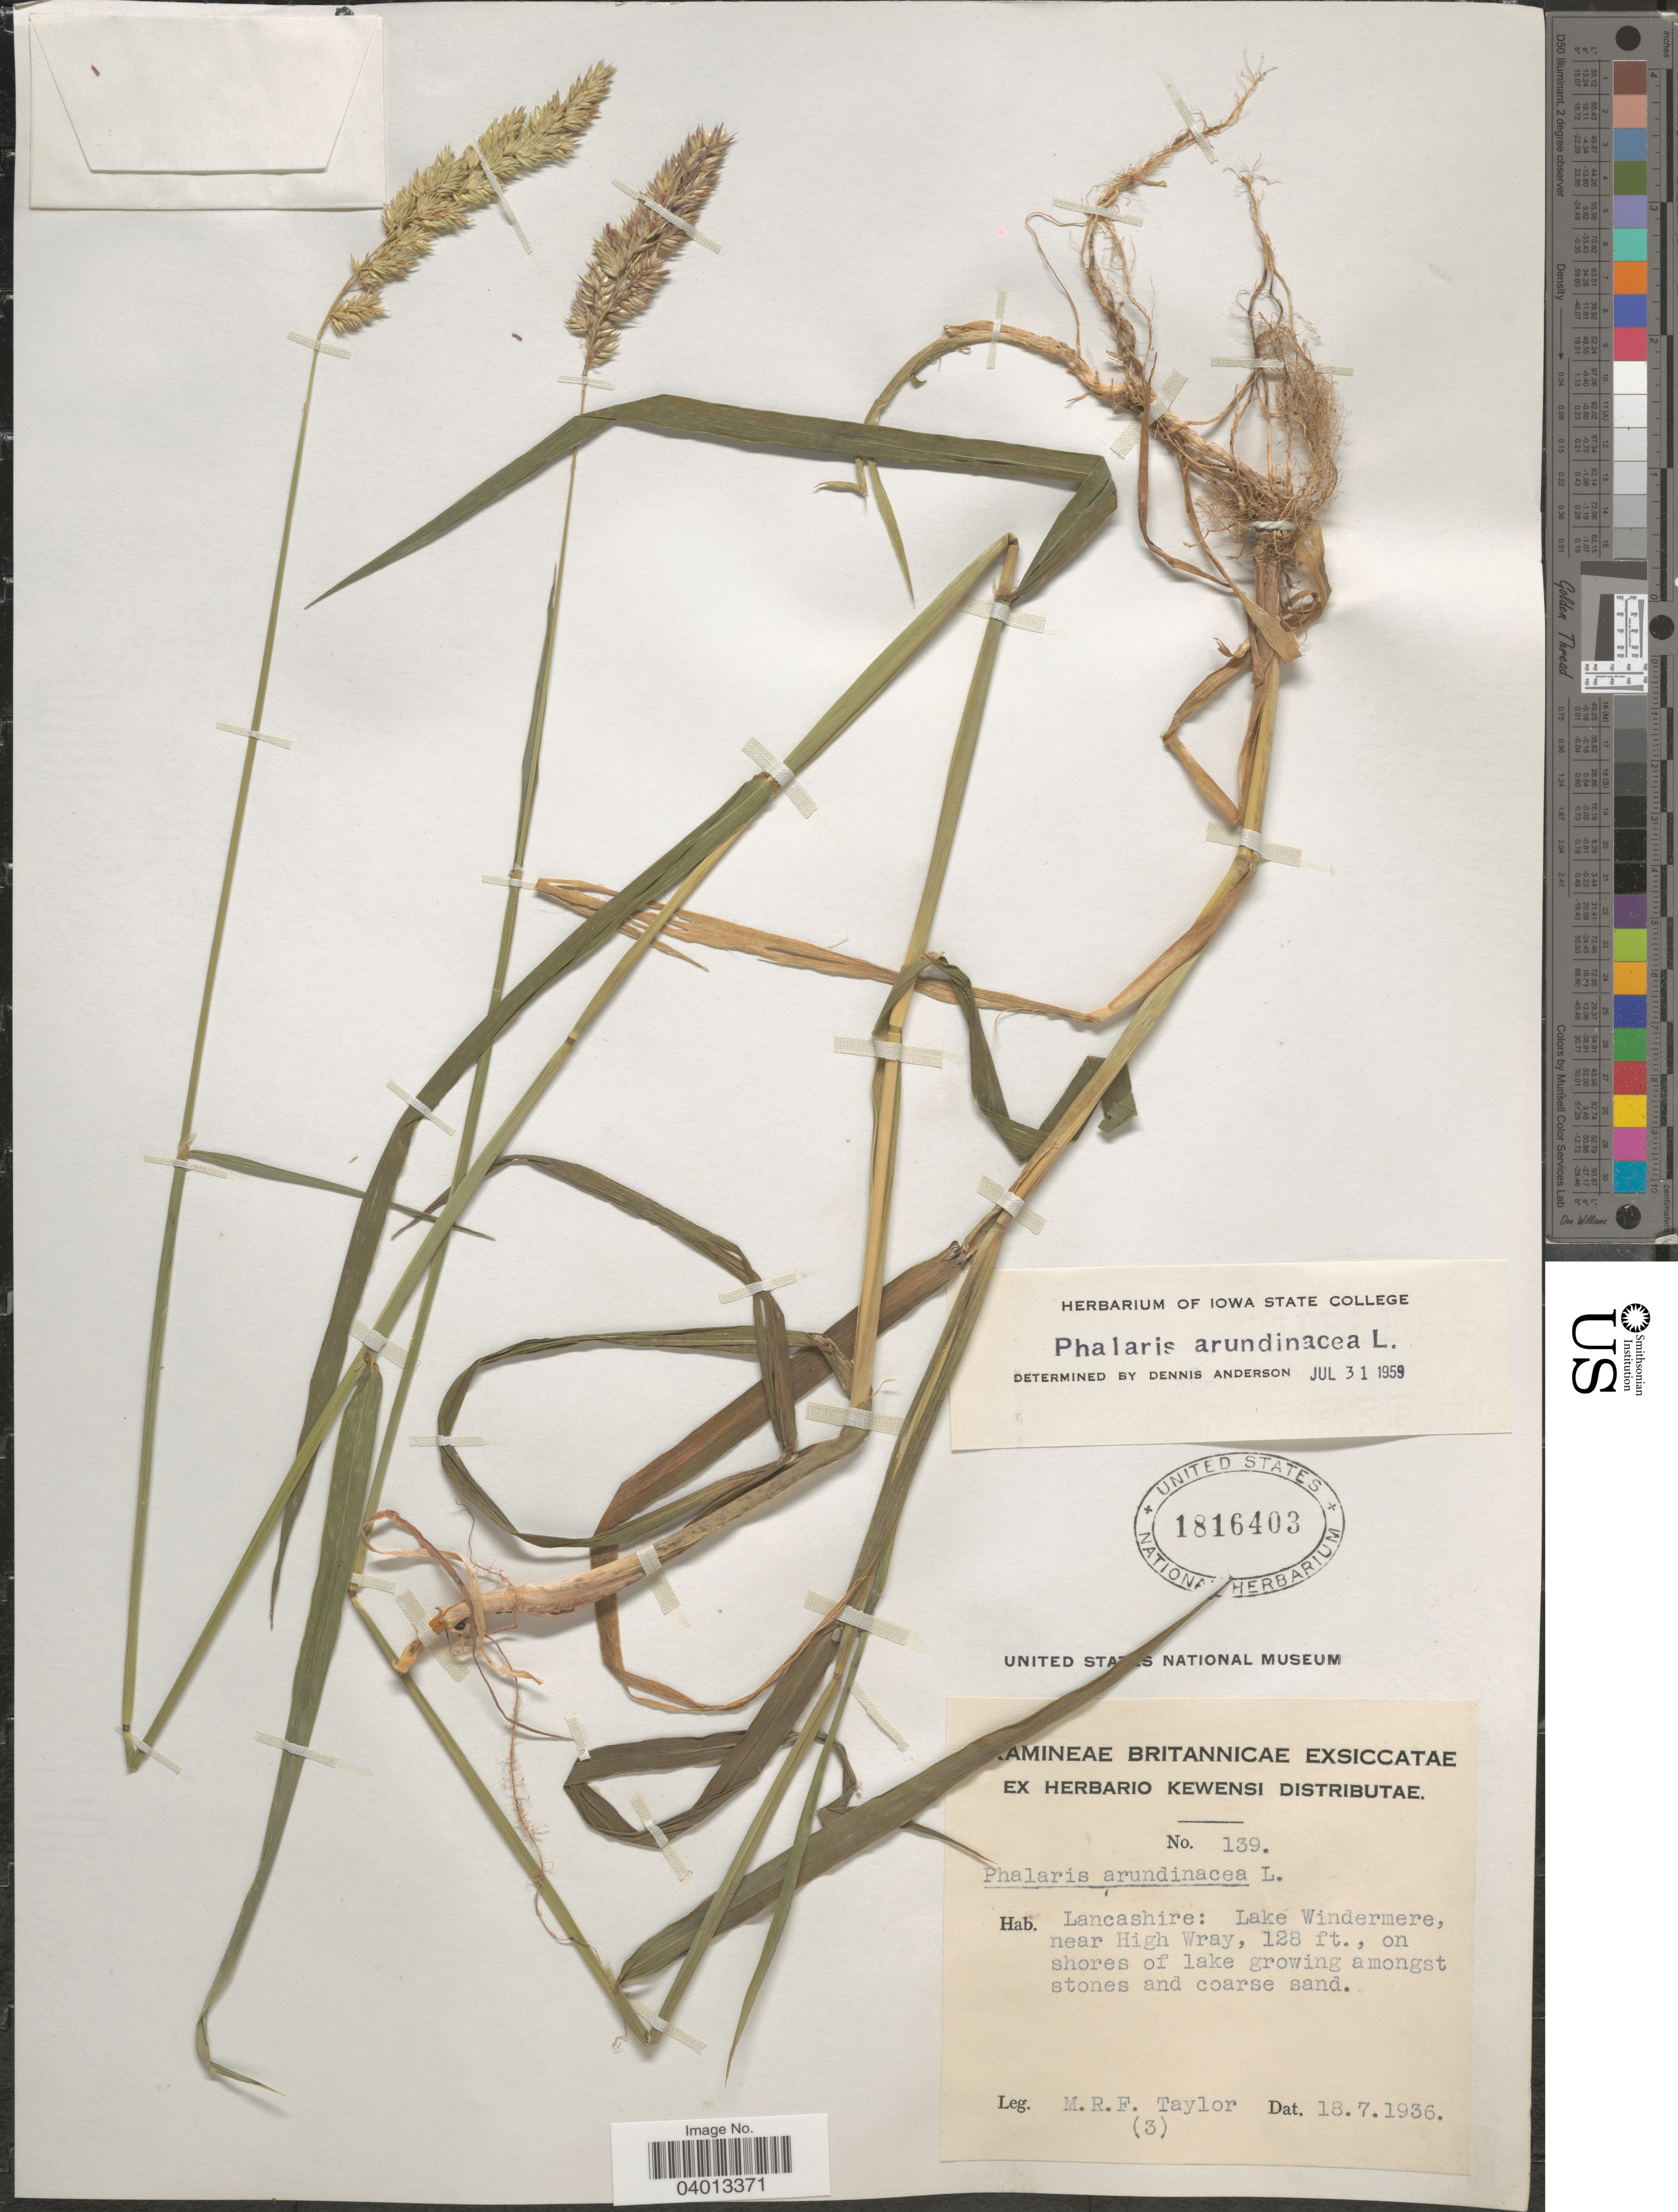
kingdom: Plantae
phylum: Tracheophyta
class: Liliopsida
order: Poales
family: Poaceae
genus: Phalaris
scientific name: Phalaris arundinacea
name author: L.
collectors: M. Taylor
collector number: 3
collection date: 1936-07-18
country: United Kingdom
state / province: England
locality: Lancashire: Lake Windermere, near High Wray.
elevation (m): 39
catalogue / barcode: US 1816403